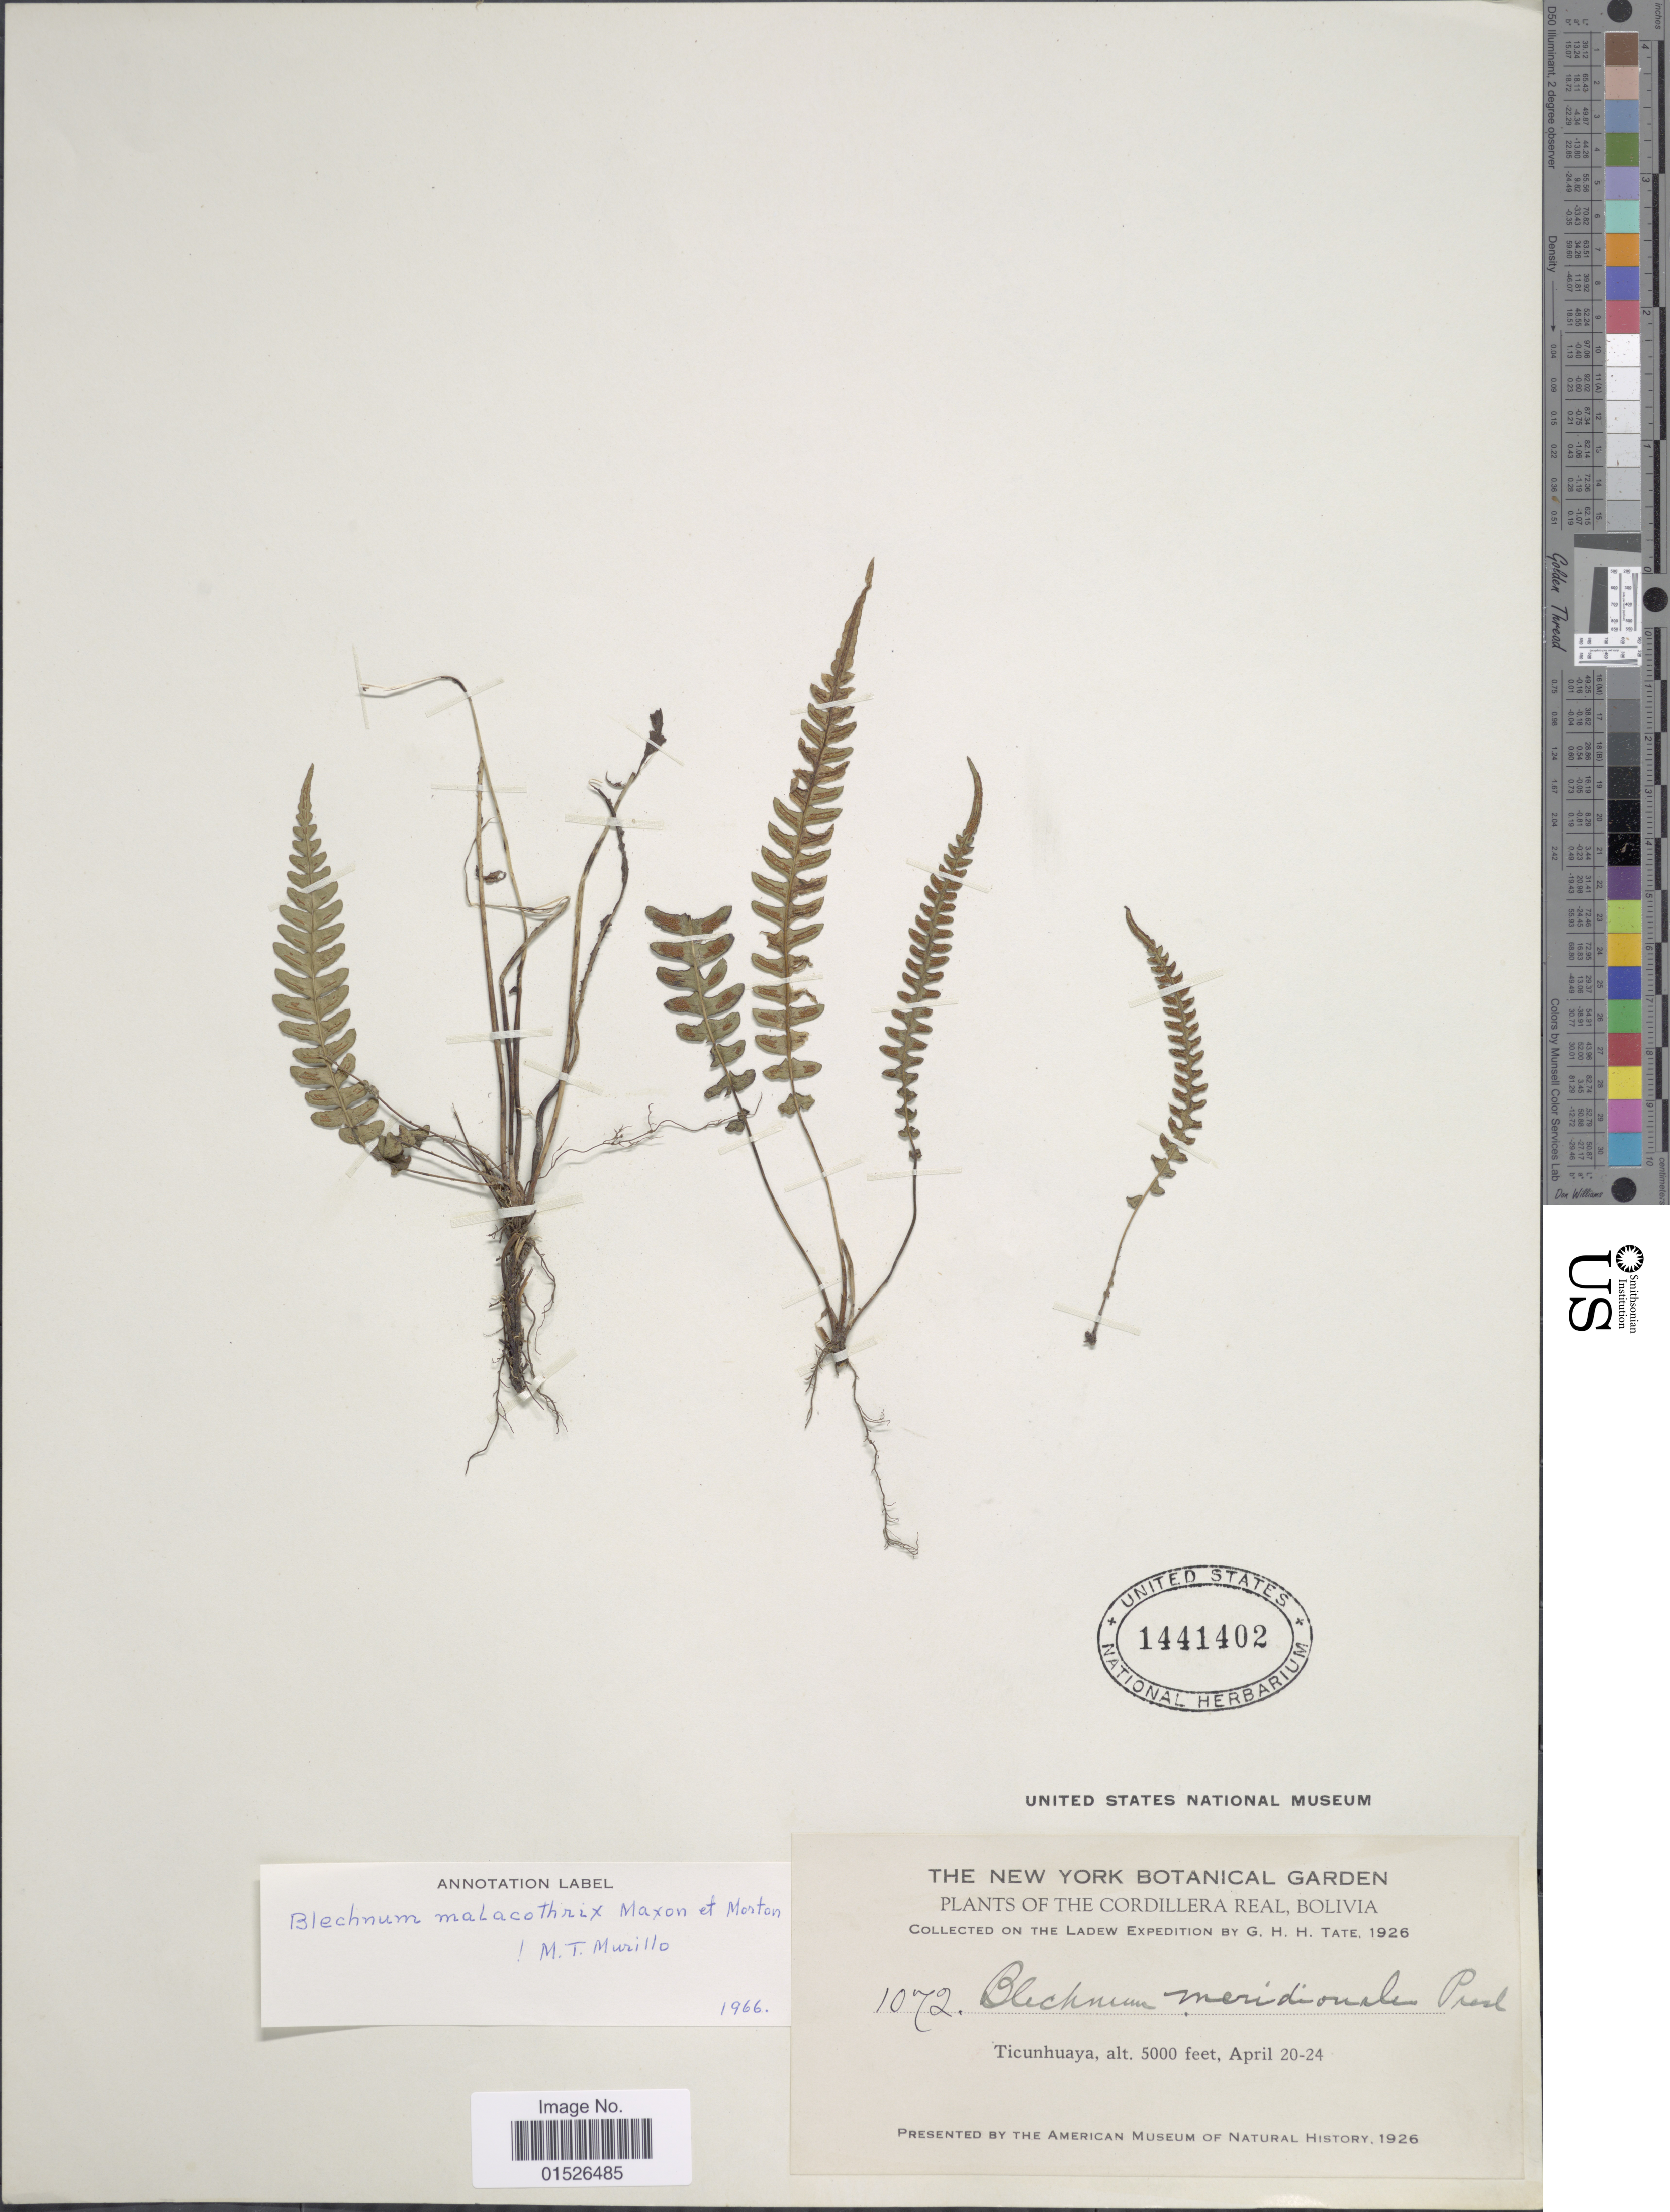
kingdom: Plantae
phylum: Tracheophyta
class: Polypodiopsida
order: Polypodiales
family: Blechnaceae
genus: Blechnum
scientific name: Blechnum malacothrix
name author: Maxon & C.V. Morton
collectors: G. H. H.Tate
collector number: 1072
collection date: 1926-04-20/1926-04-24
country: Bolivia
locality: Cordillera Real, Bolivia, Ticunhuaya.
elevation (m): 1524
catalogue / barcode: US 1441402